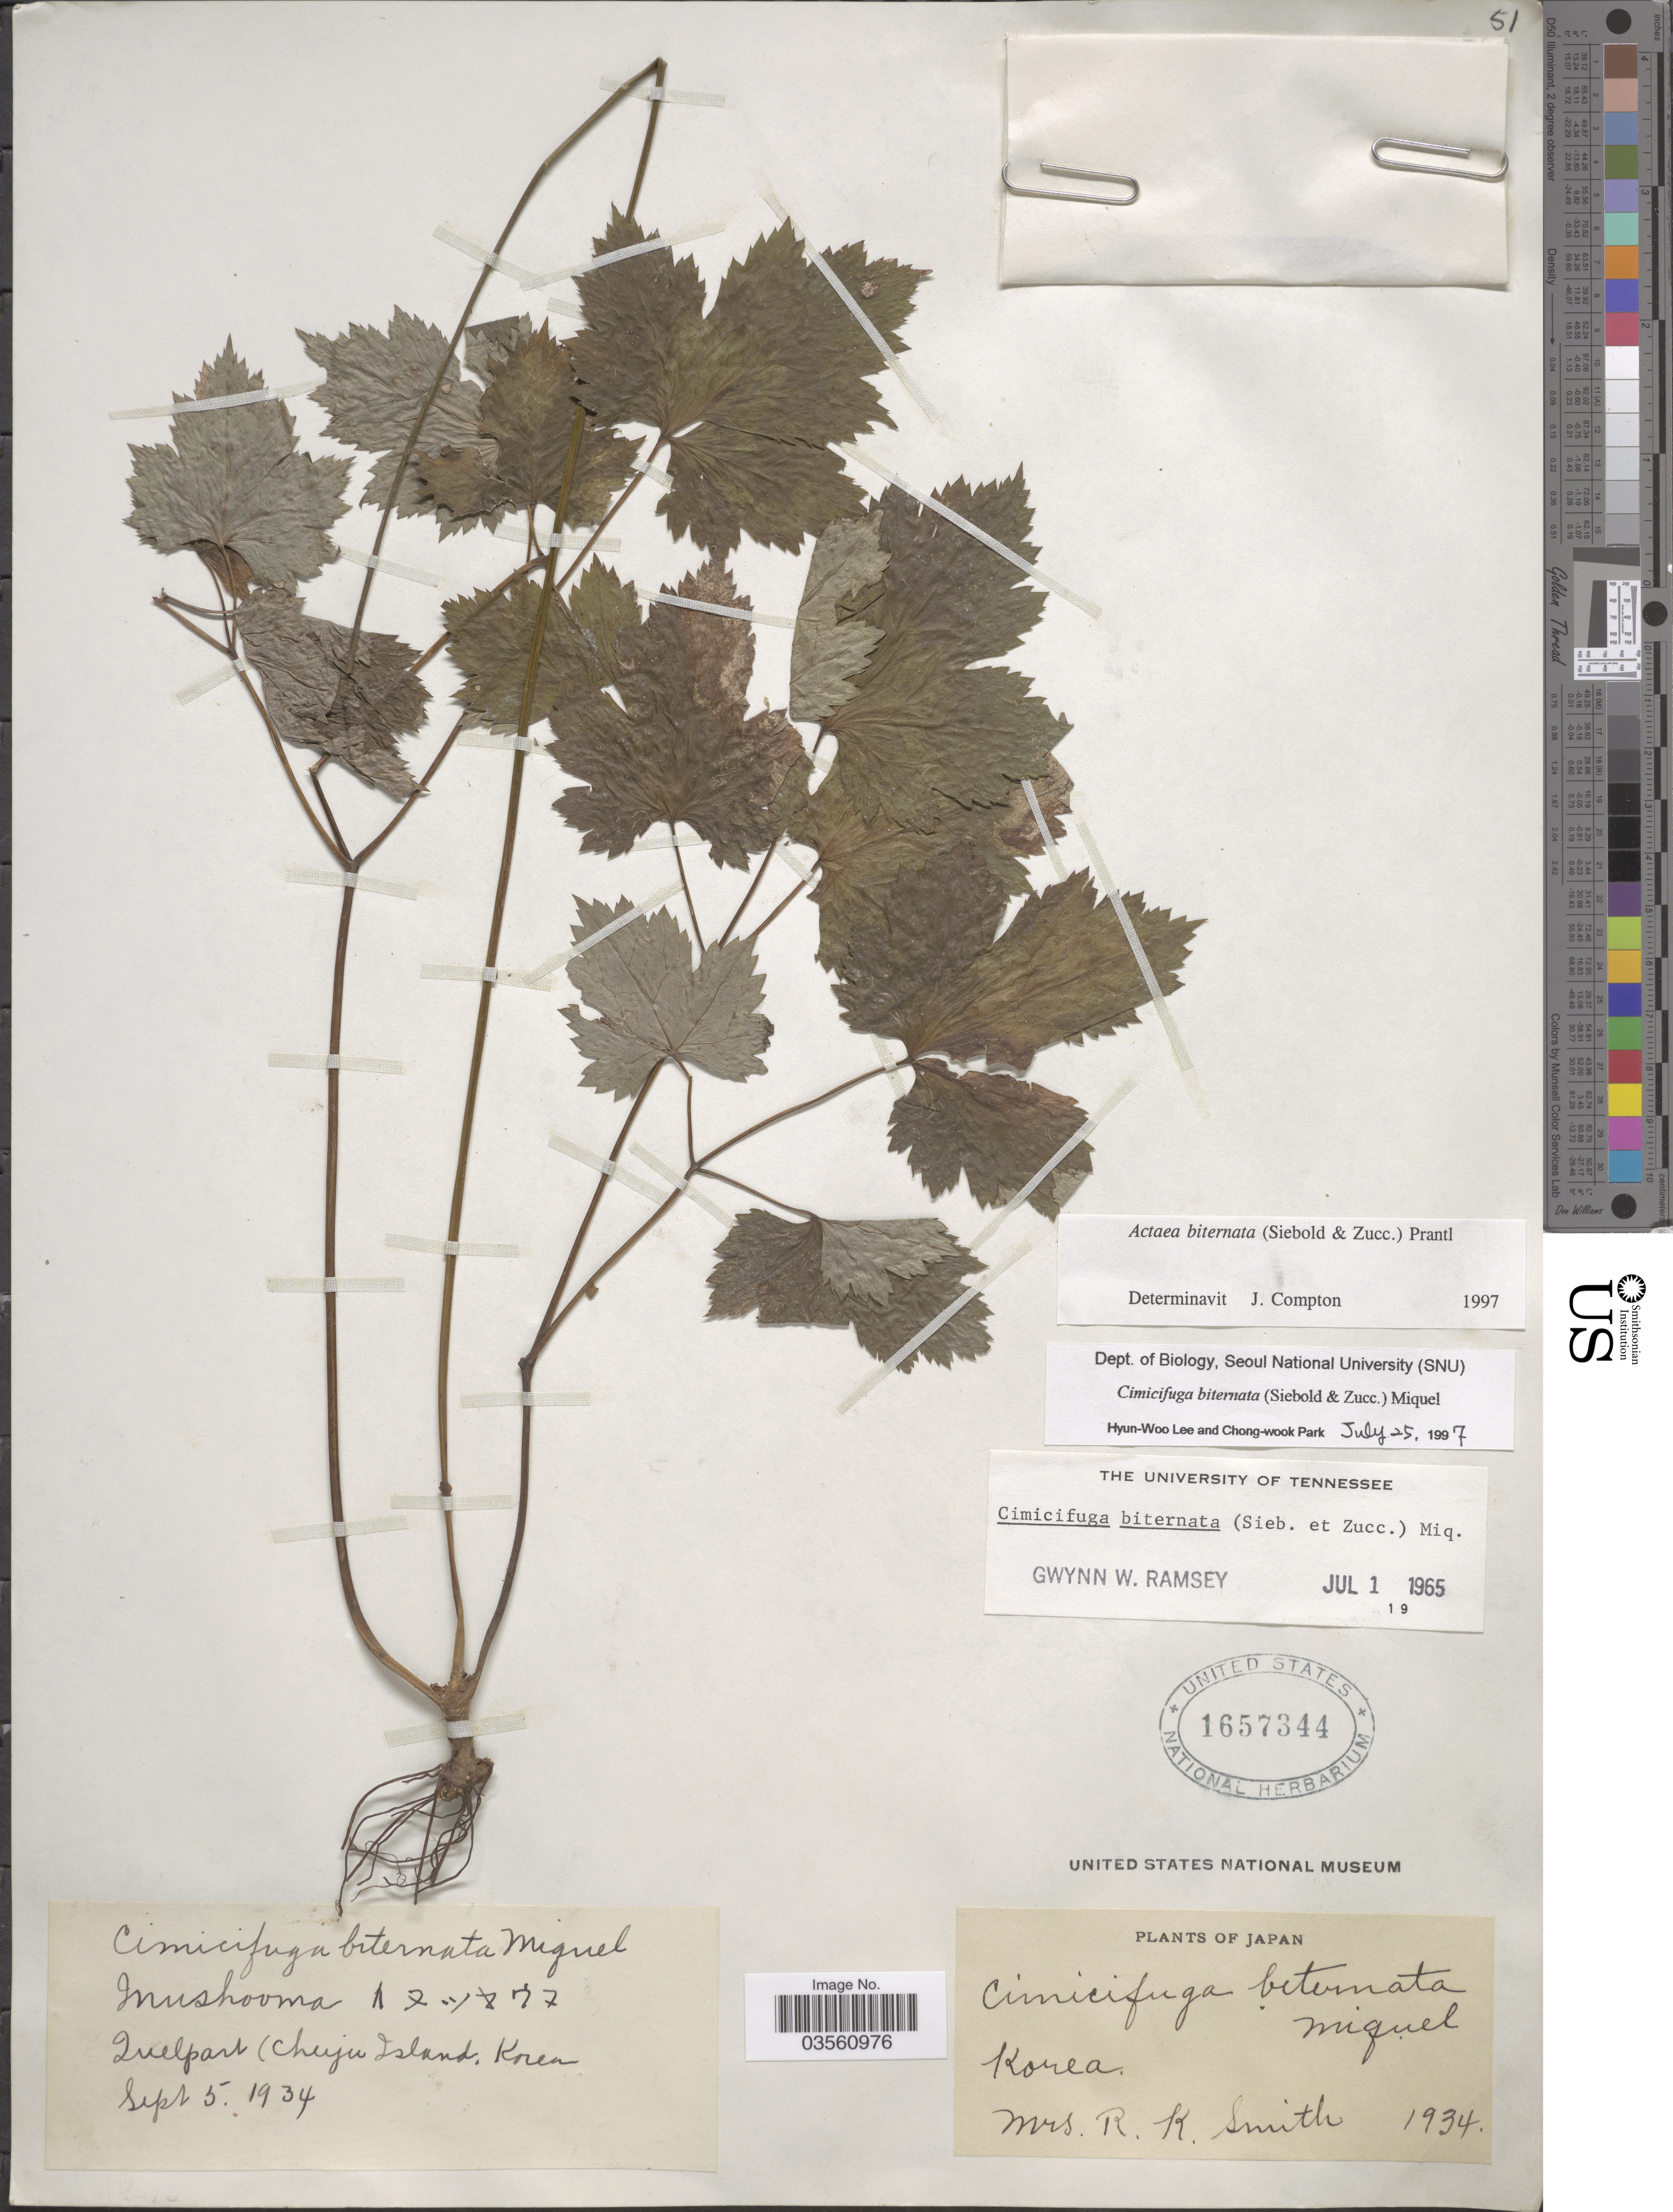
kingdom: Plantae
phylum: Tracheophyta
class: Magnoliopsida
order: Ranunculales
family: Ranunculaceae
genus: Actaea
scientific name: Actaea biternata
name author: (Siebold & Zucc.) Prantl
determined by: Compton, J. A.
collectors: R. Smith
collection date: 1934-09-05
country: South Korea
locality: Quelpart (Chuju Island.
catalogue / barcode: US 1657344